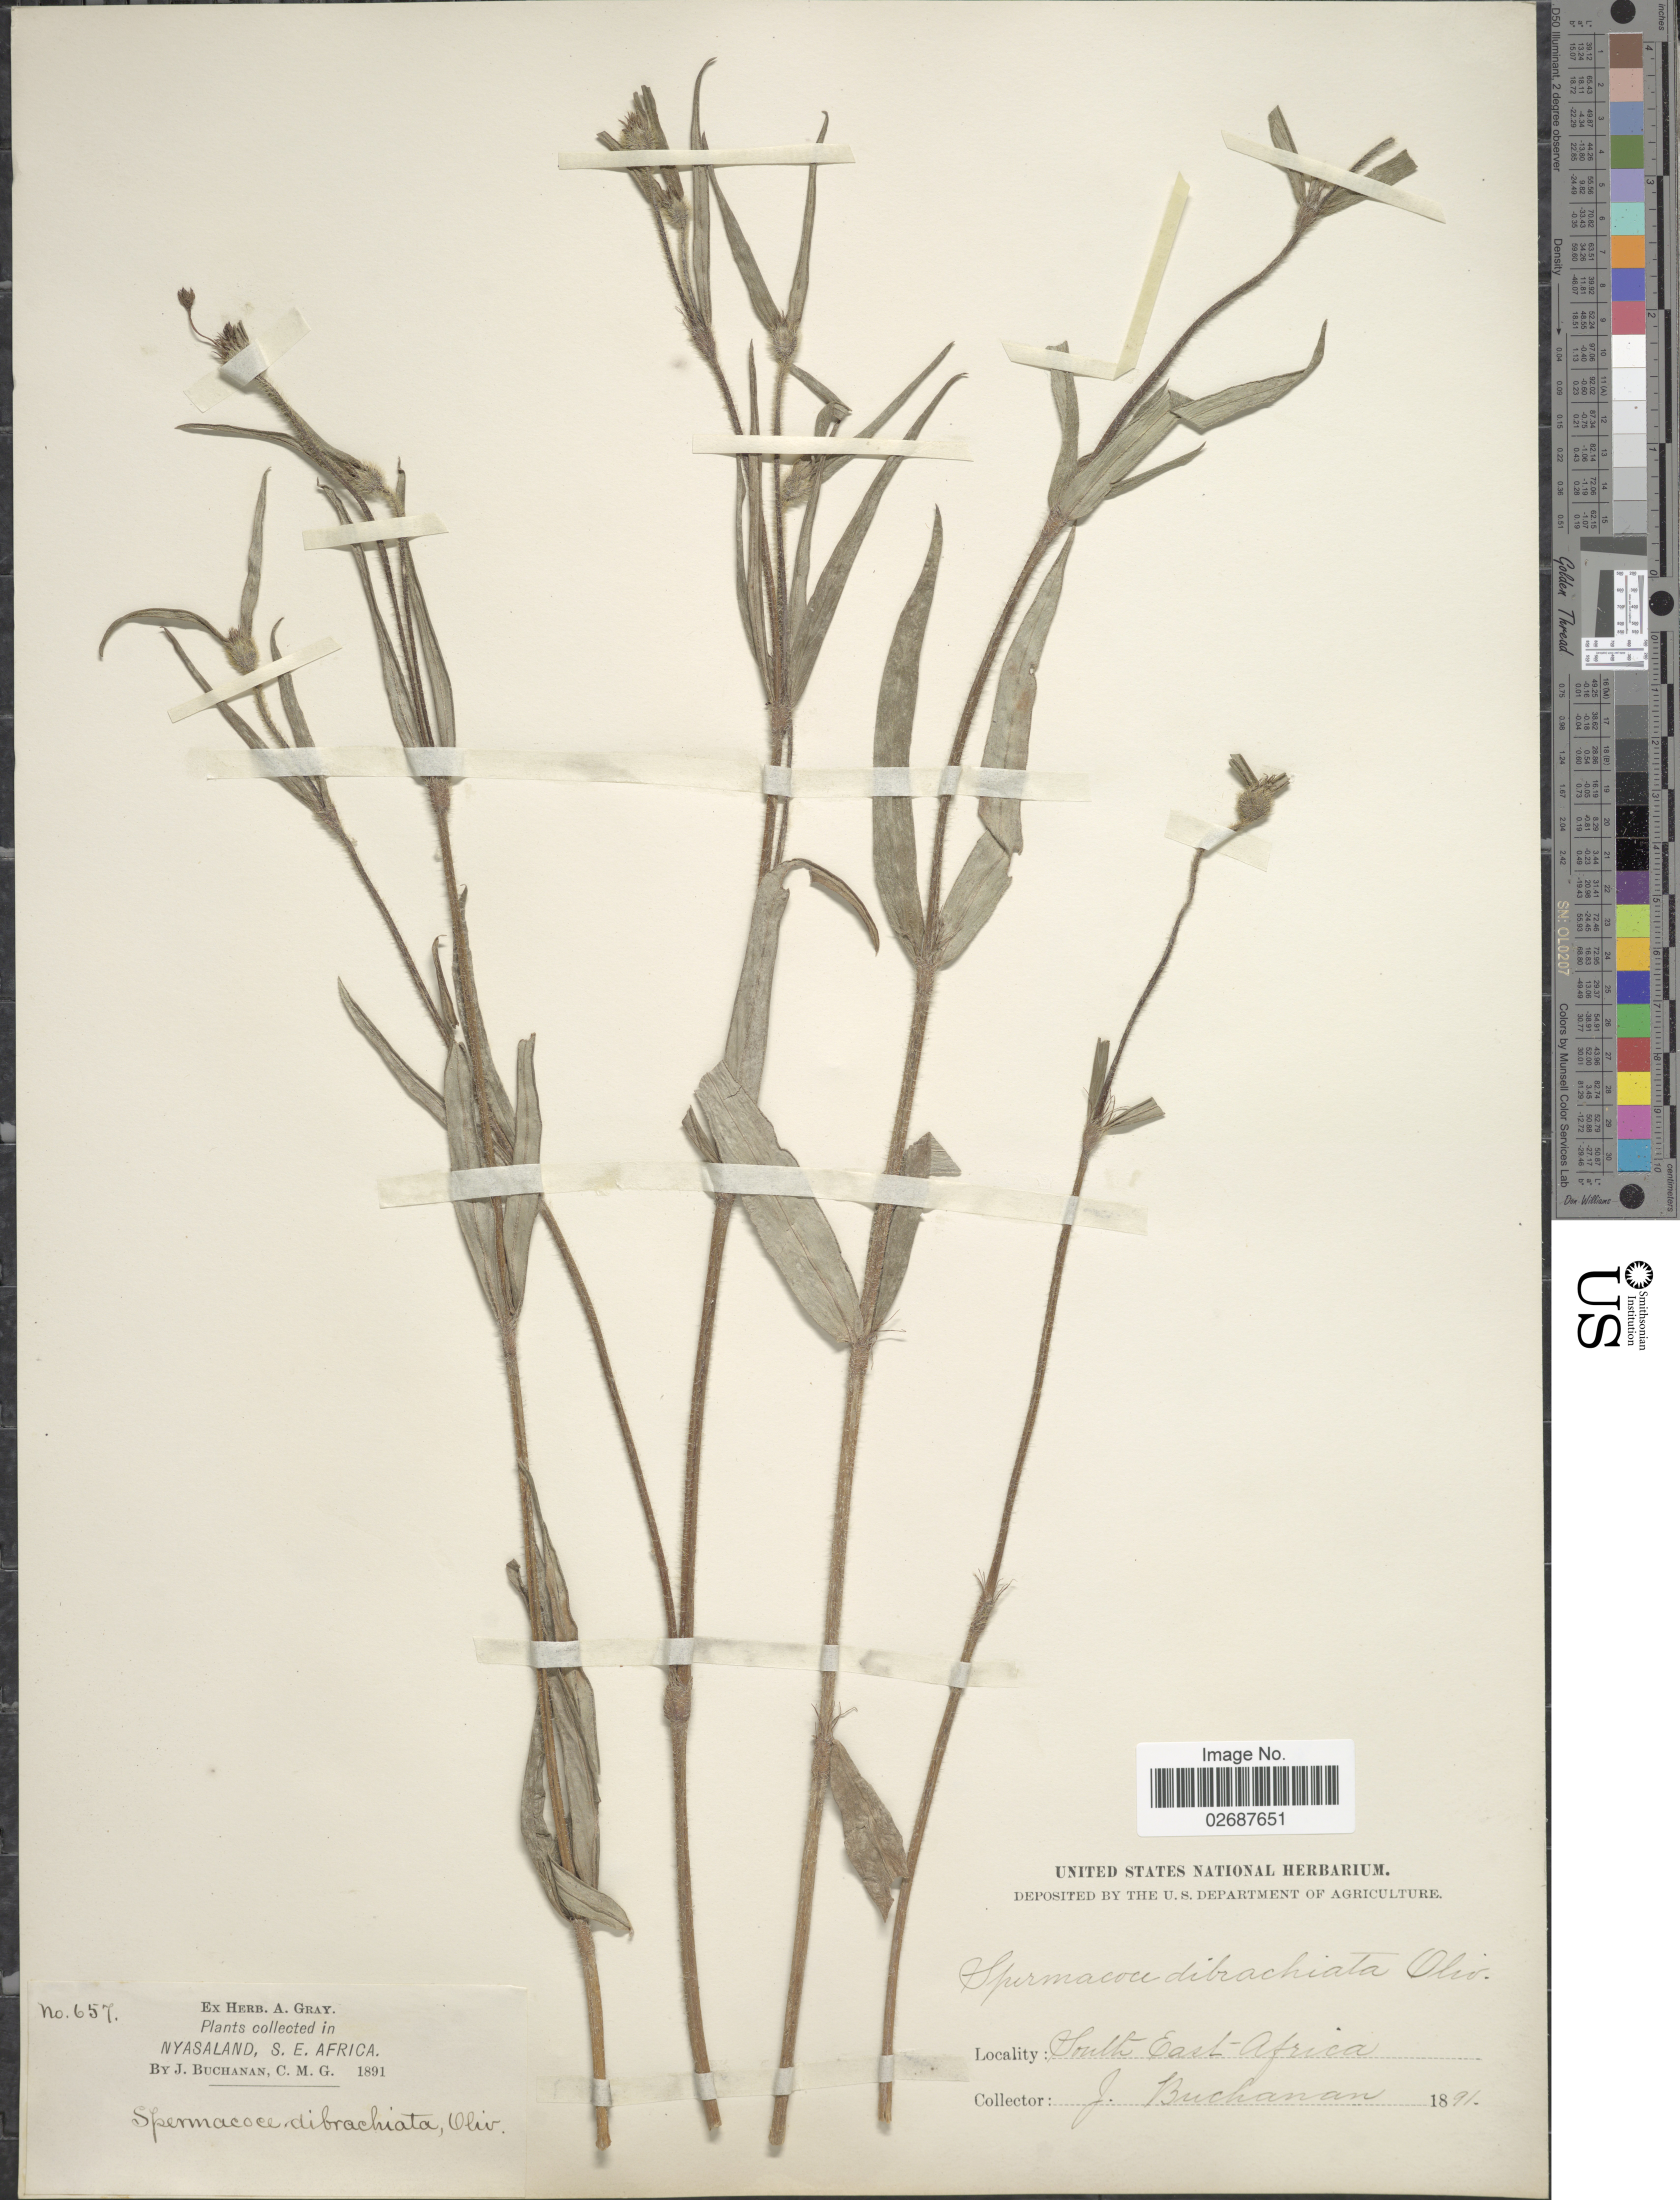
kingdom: Plantae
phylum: Tracheophyta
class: Magnoliopsida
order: Gentianales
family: Rubiaceae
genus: Borreria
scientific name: Borreria dibrachiata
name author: (Oliv.) K. Schum.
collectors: J. Buchanan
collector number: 657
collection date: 1891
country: Malawi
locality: Nyasaland, S.E. Africa